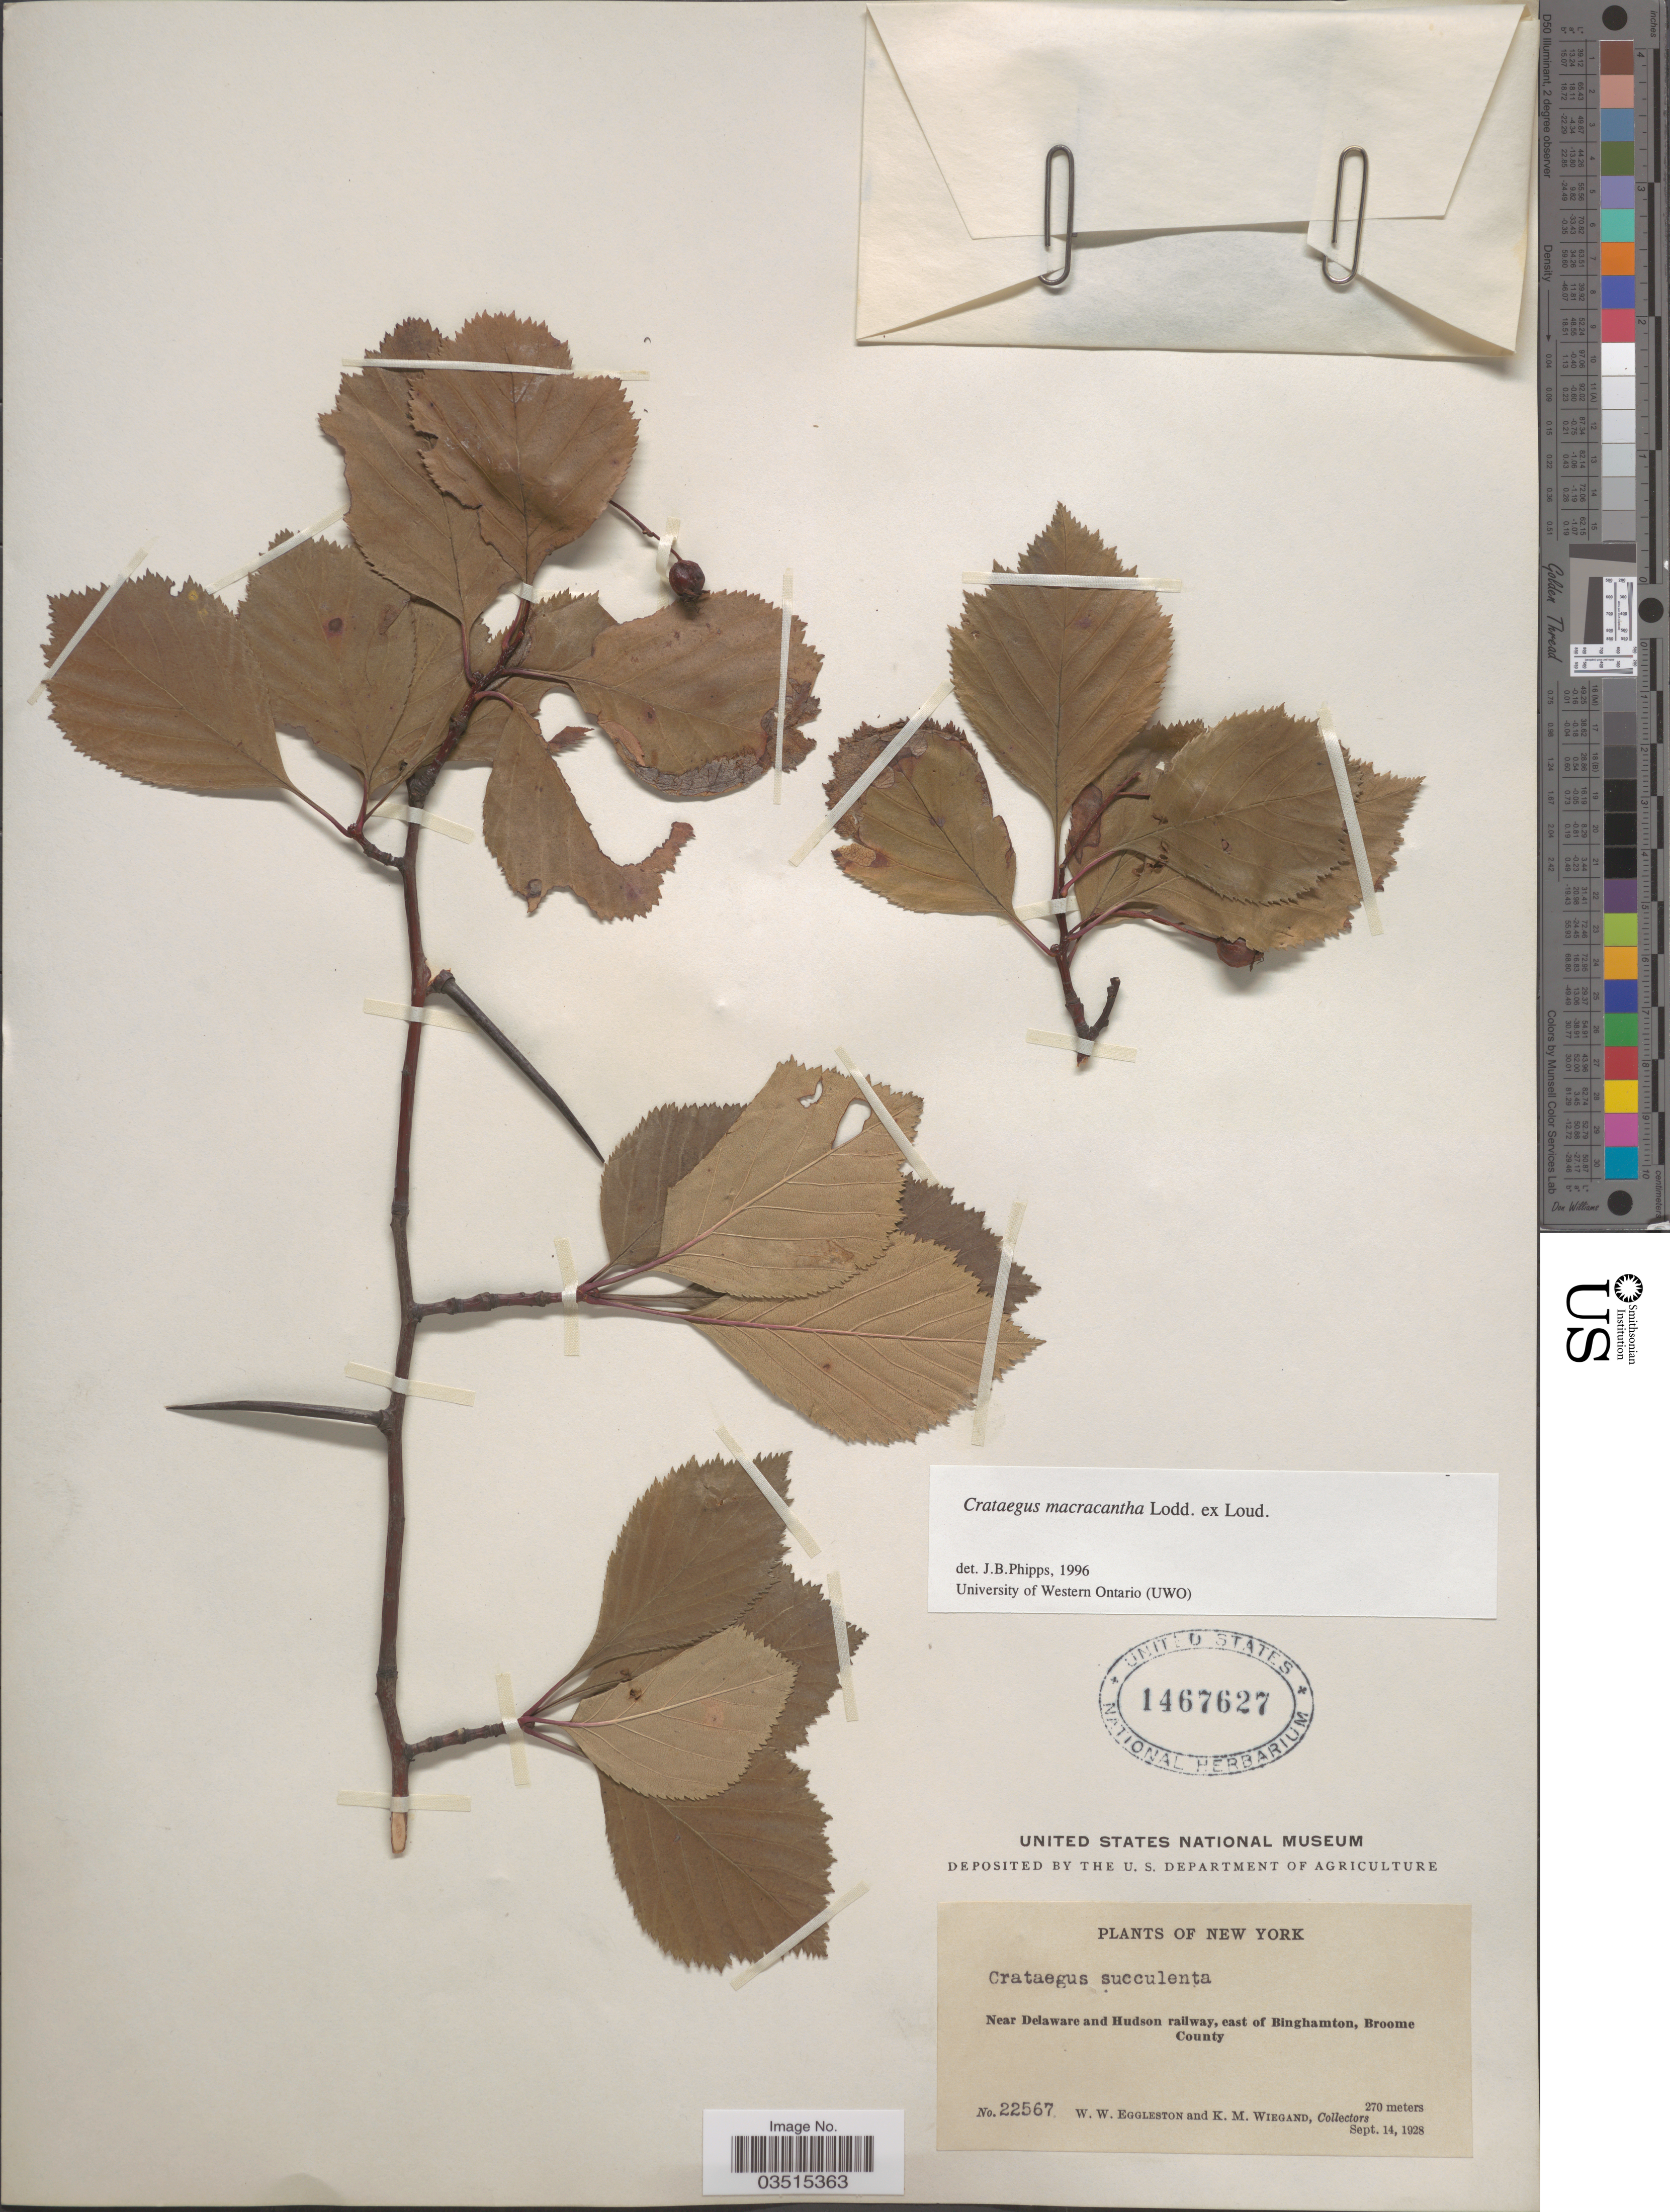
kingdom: Plantae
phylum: Tracheophyta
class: Magnoliopsida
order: Rosales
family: Rosaceae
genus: Crataegus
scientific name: Crataegus macracantha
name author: (Lindl.) Lodd. ex Loudon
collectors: W. W. Eggleston & K. M. Wiegand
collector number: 22567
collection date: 1928-09-14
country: United States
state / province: New York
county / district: Broome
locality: Near Delaware and Hudson railway, east of Binghamton, Broome County.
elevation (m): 270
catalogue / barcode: US 1467627